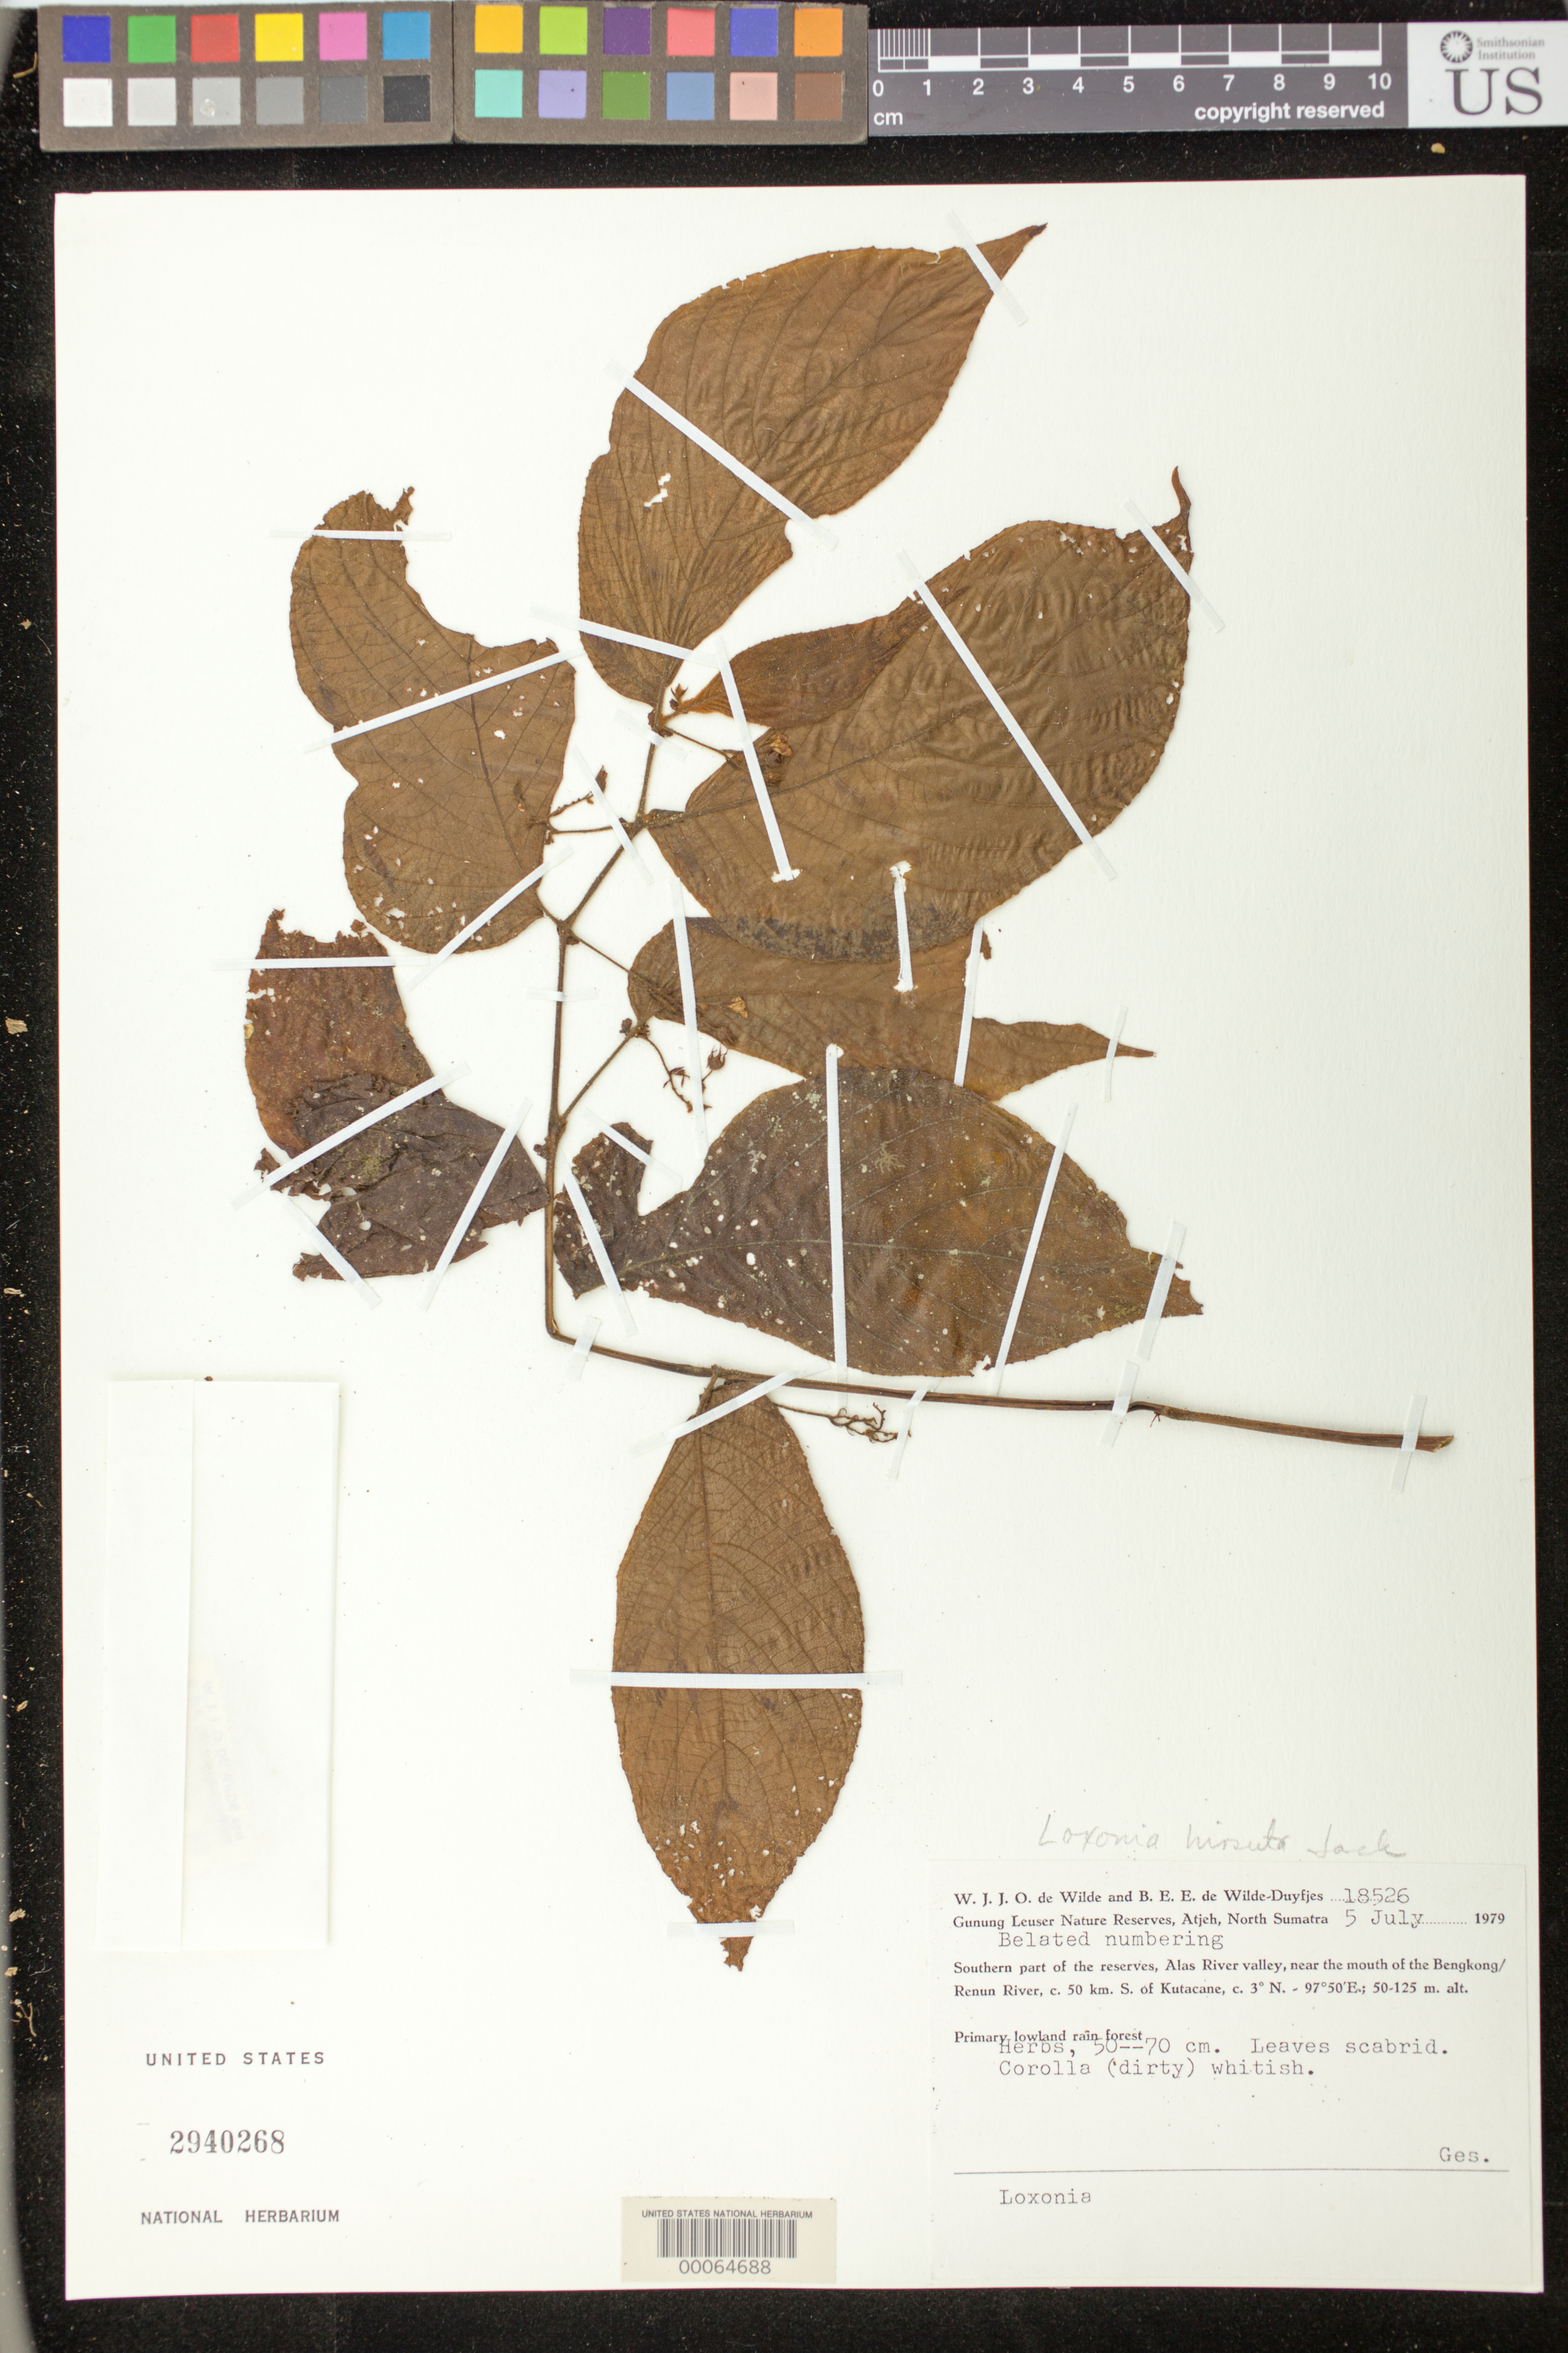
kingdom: Plantae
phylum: Tracheophyta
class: Magnoliopsida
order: Lamiales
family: Gesneriaceae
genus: Loxonia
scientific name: Loxonia hirsuta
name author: Jack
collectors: W. J. de Wilde & B. E. de Wilde-Duyfjes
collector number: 18526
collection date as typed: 05 Jul 1979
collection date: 1979-07-05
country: Indonesia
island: Sumatra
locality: Aceh prov., Gunung leuser nature reserve, alas river valley, near the mouth of the bengkong/renun river, 50 km s of kutacane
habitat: Primary lowland rainforest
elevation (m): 50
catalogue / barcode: US 2940268